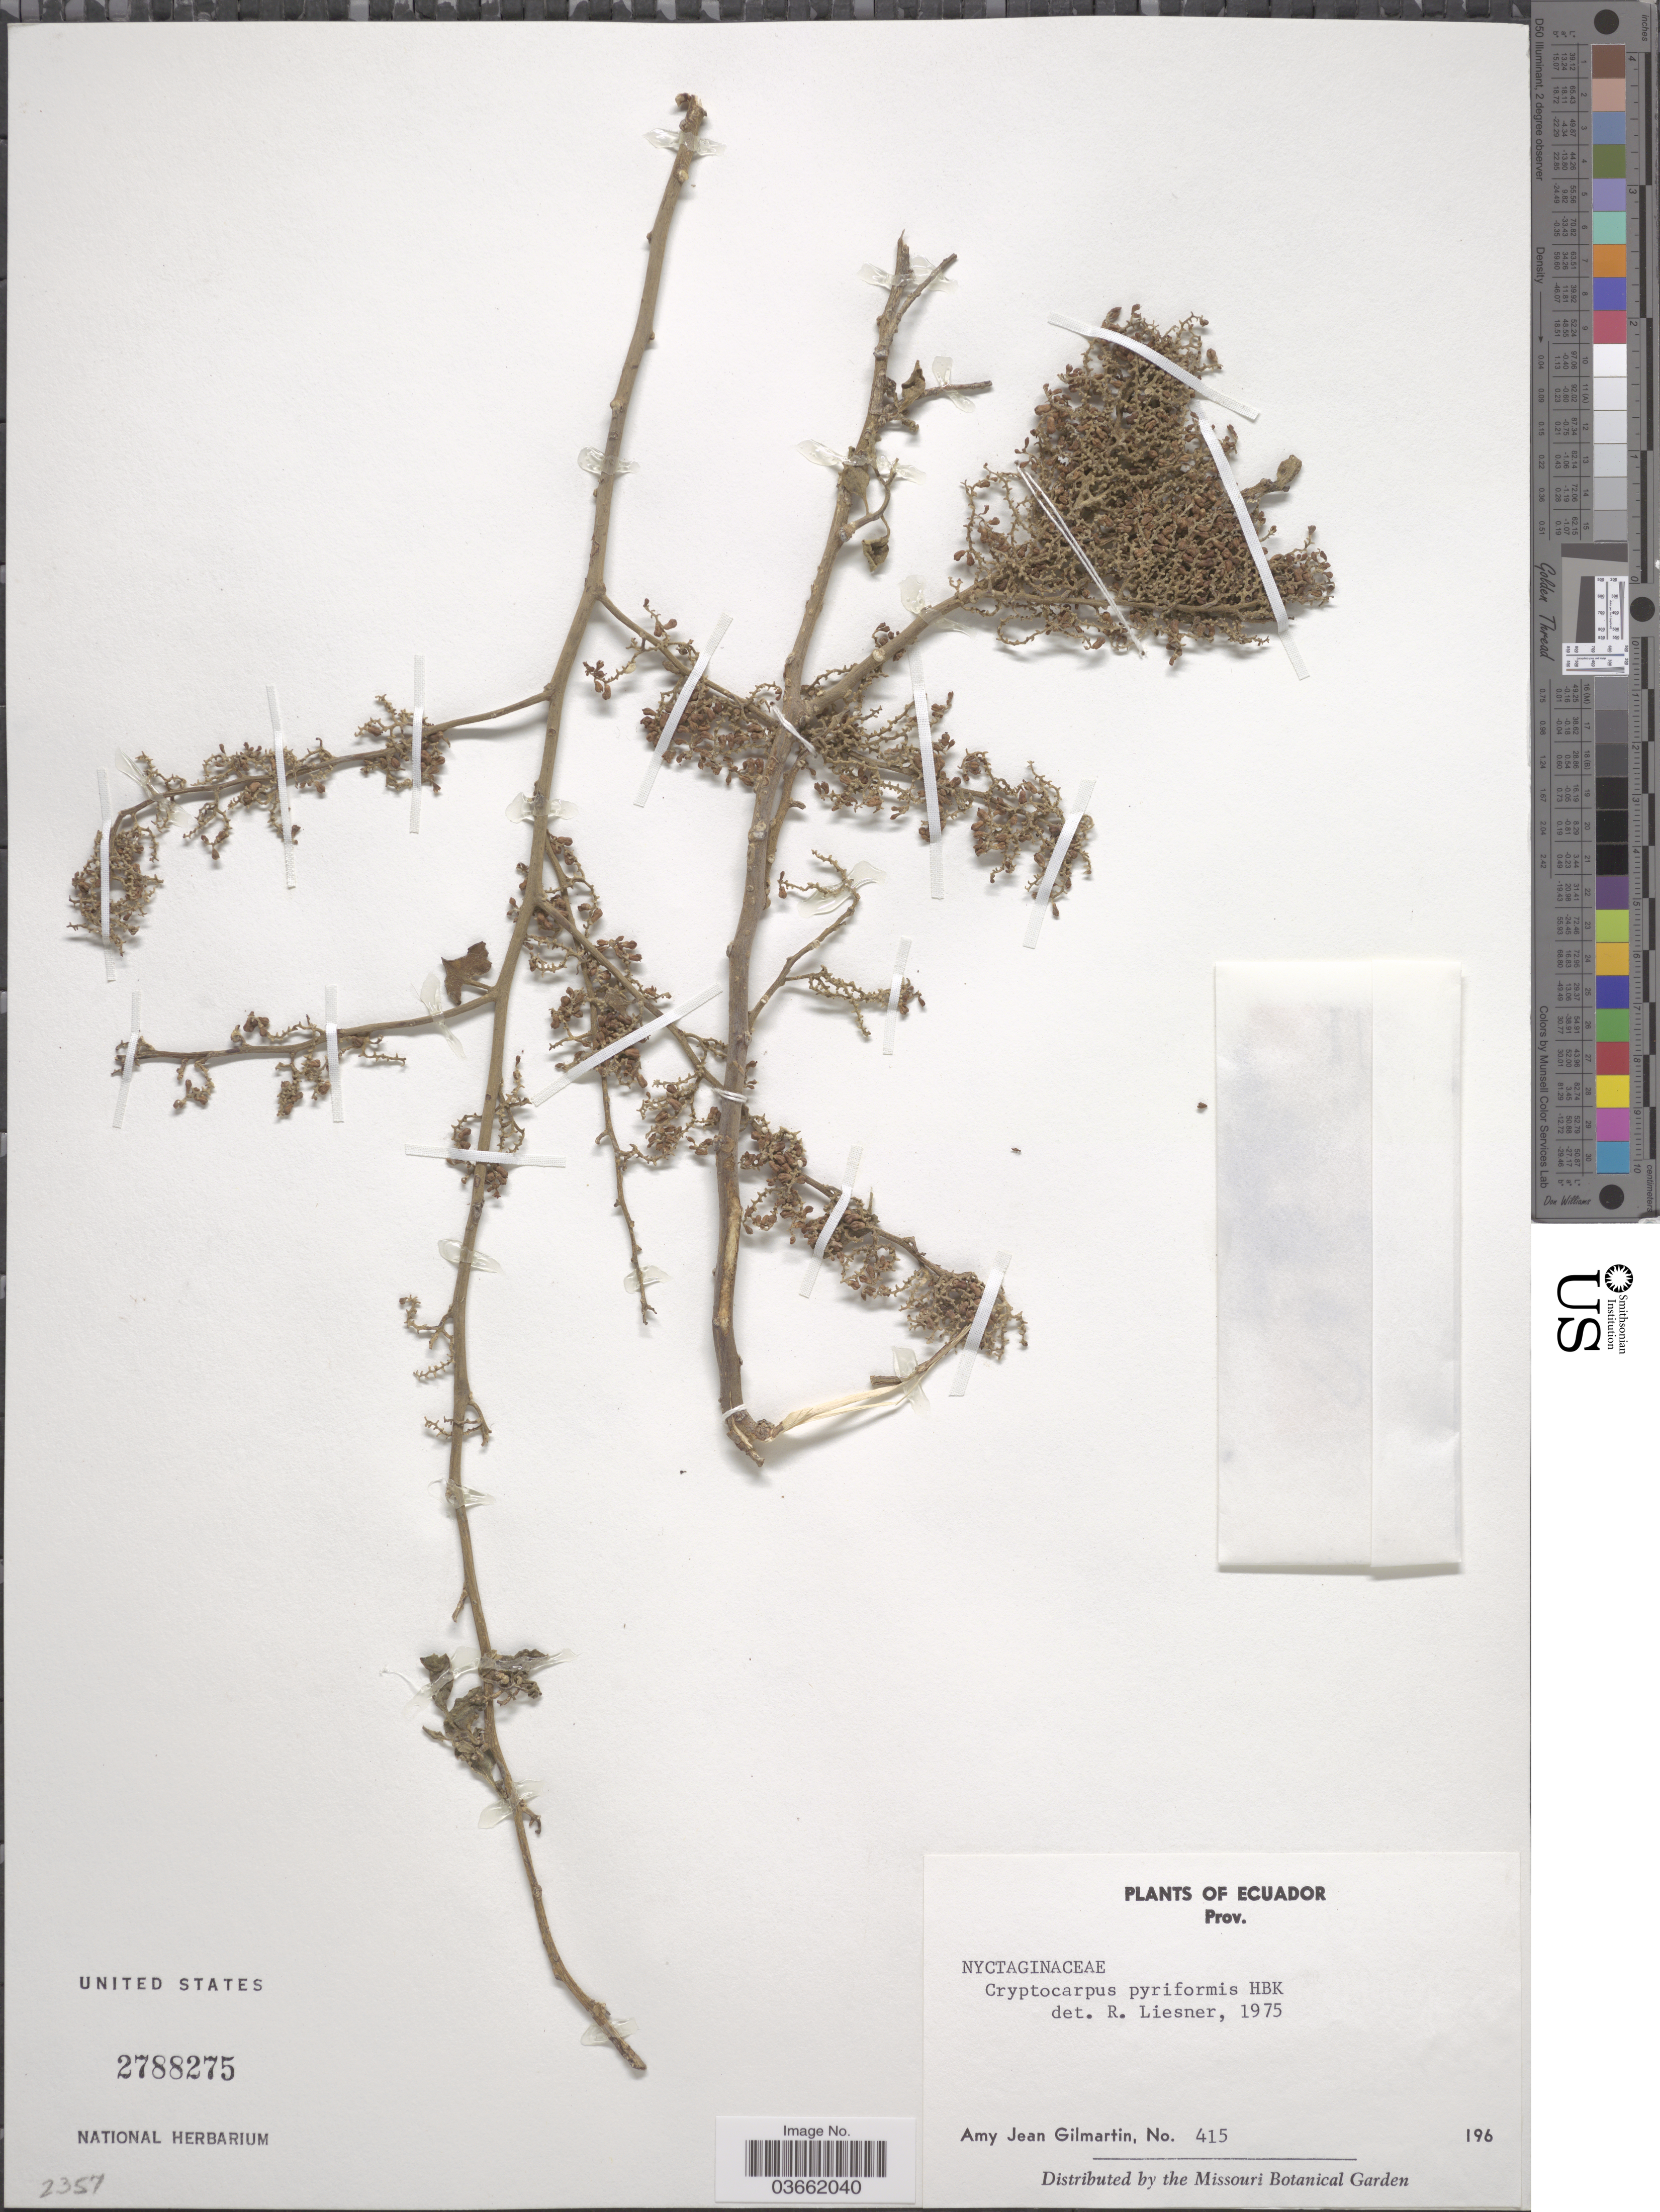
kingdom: Plantae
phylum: Tracheophyta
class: Magnoliopsida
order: Caryophyllales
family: Nyctaginaceae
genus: Cryptocarpus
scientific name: Cryptocarpus pyriformis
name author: Kunth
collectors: A. J. Gilmartin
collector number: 415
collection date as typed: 196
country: Ecuador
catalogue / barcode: US 2788275